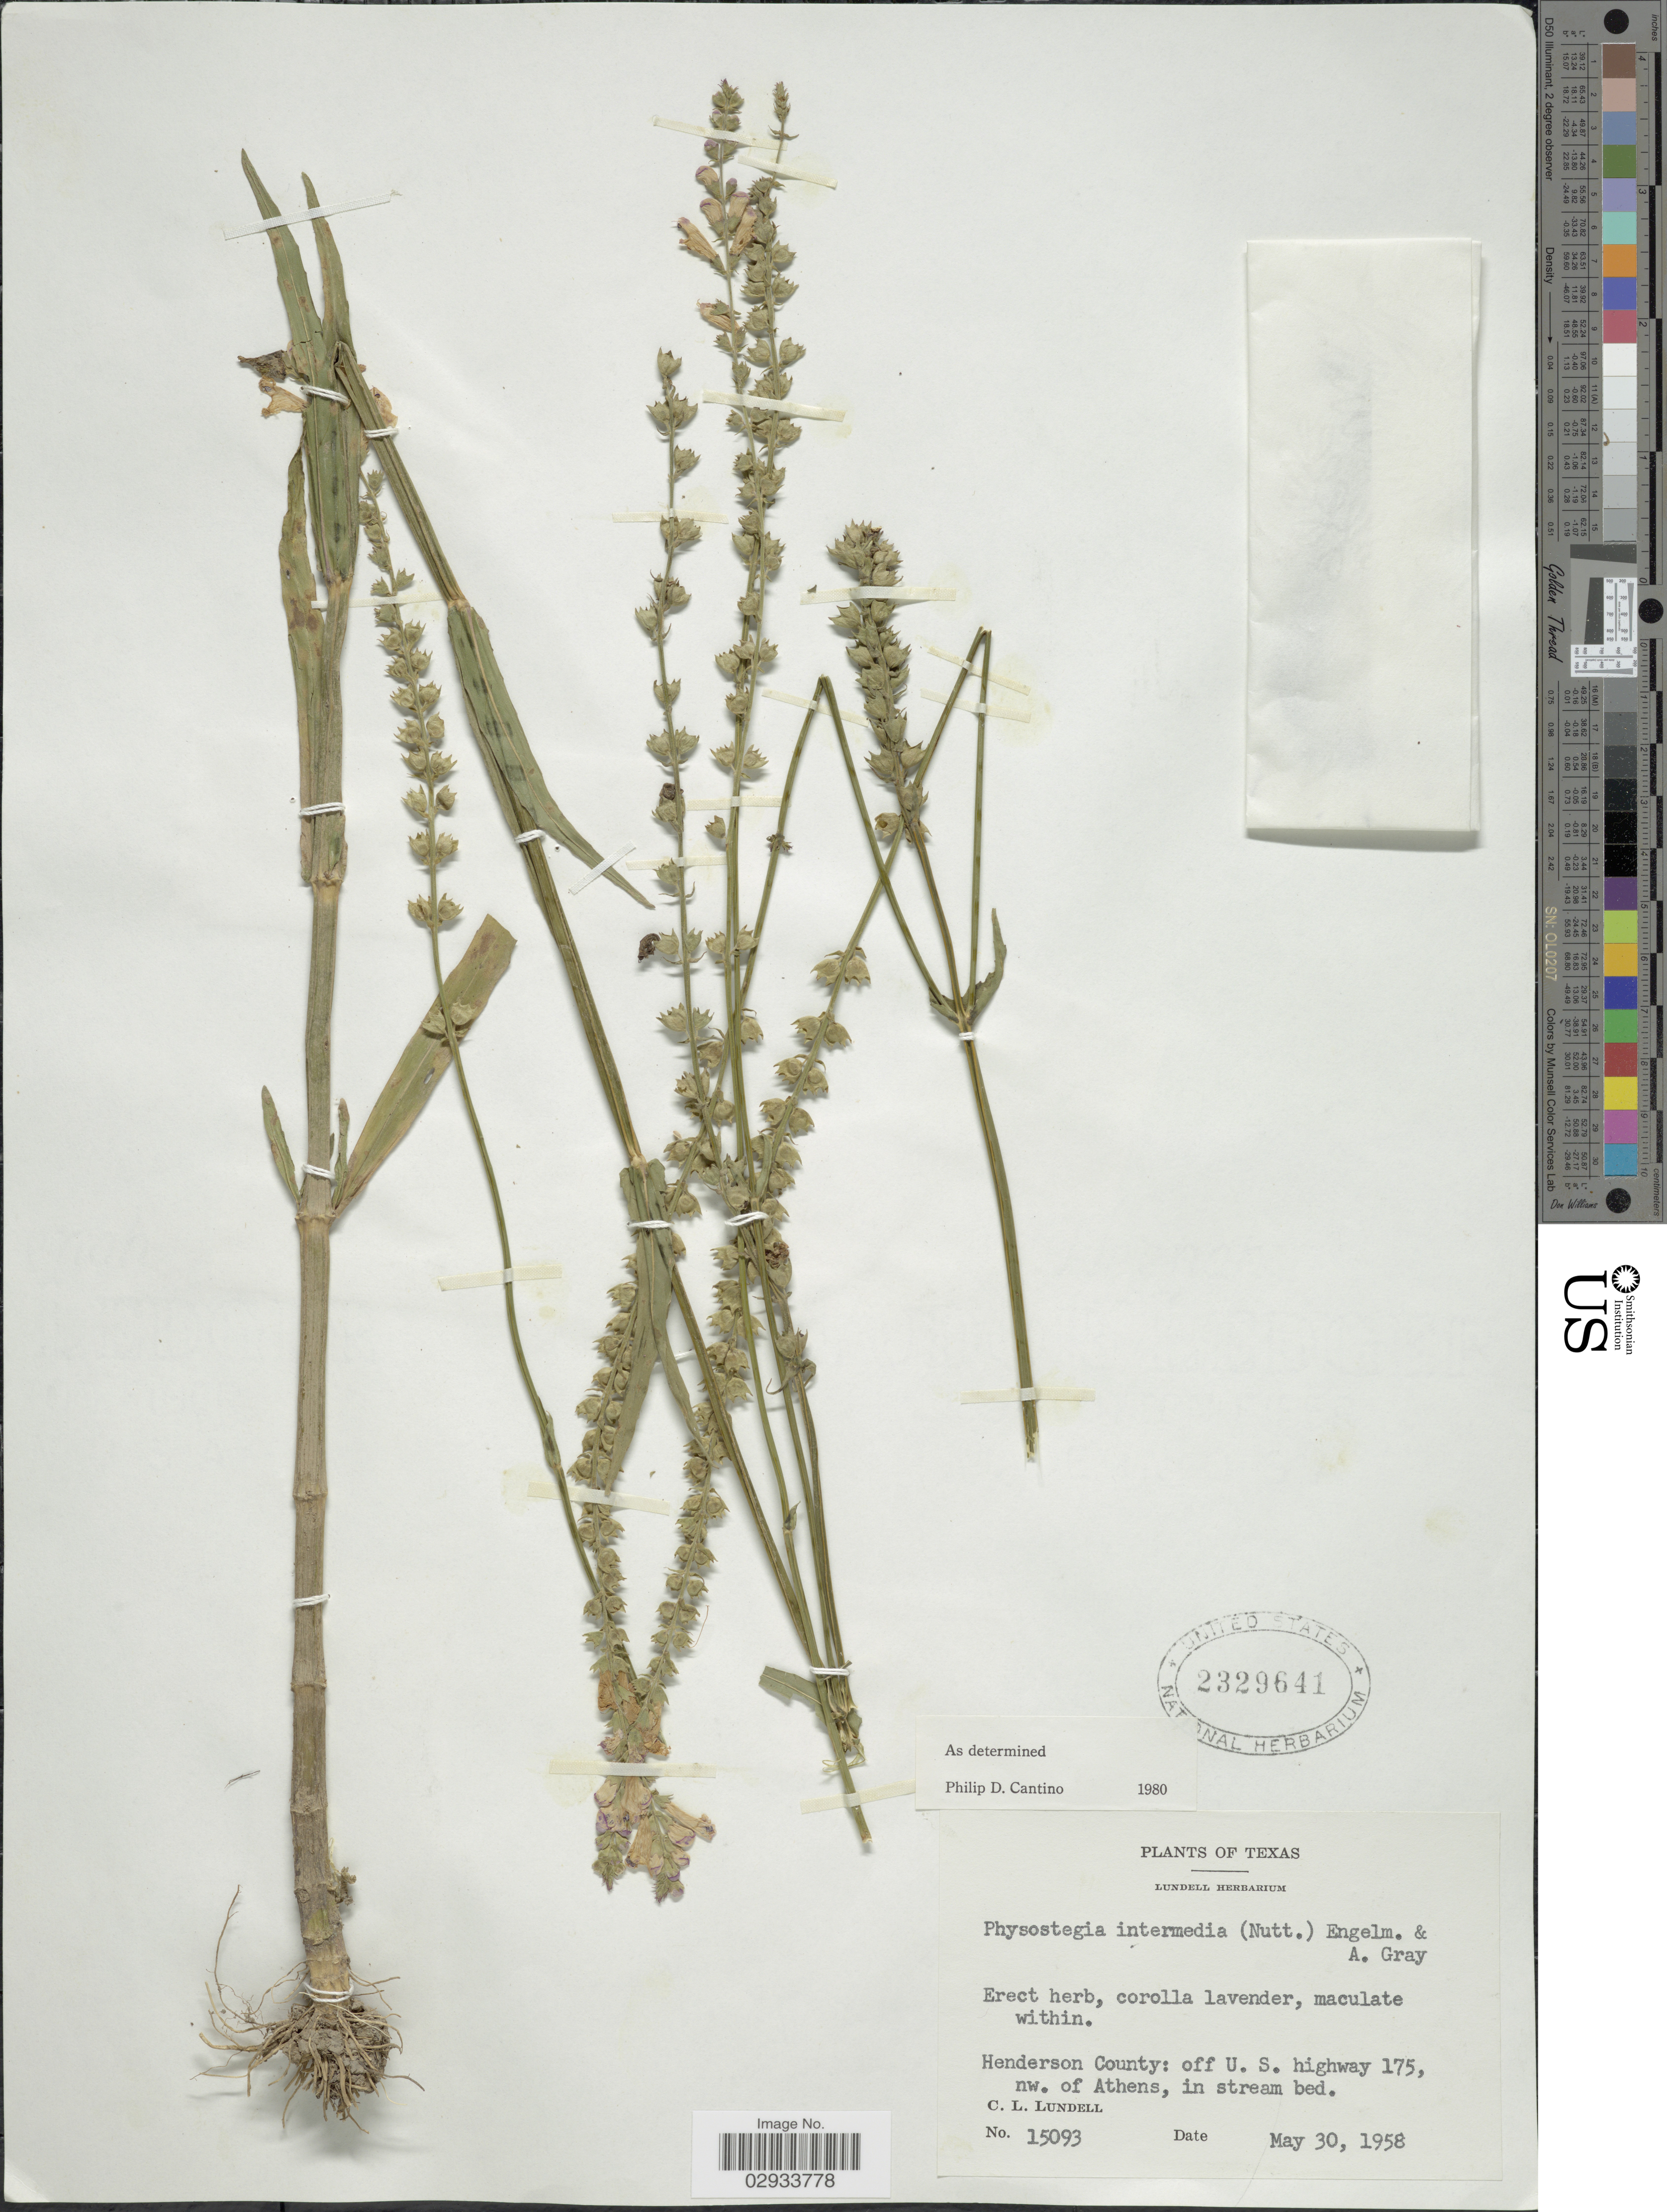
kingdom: Plantae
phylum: Tracheophyta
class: Magnoliopsida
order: Lamiales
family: Lamiaceae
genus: Physostegia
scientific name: Physostegia intermedia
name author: (Nutt.) Engelm. & A. Gray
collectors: C. L. Lundell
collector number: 15093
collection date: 1958-05-30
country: United States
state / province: Texas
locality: Henderson County: off U. S. highway 175, nw. of Athens, in stream bed.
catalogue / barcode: US 2329641